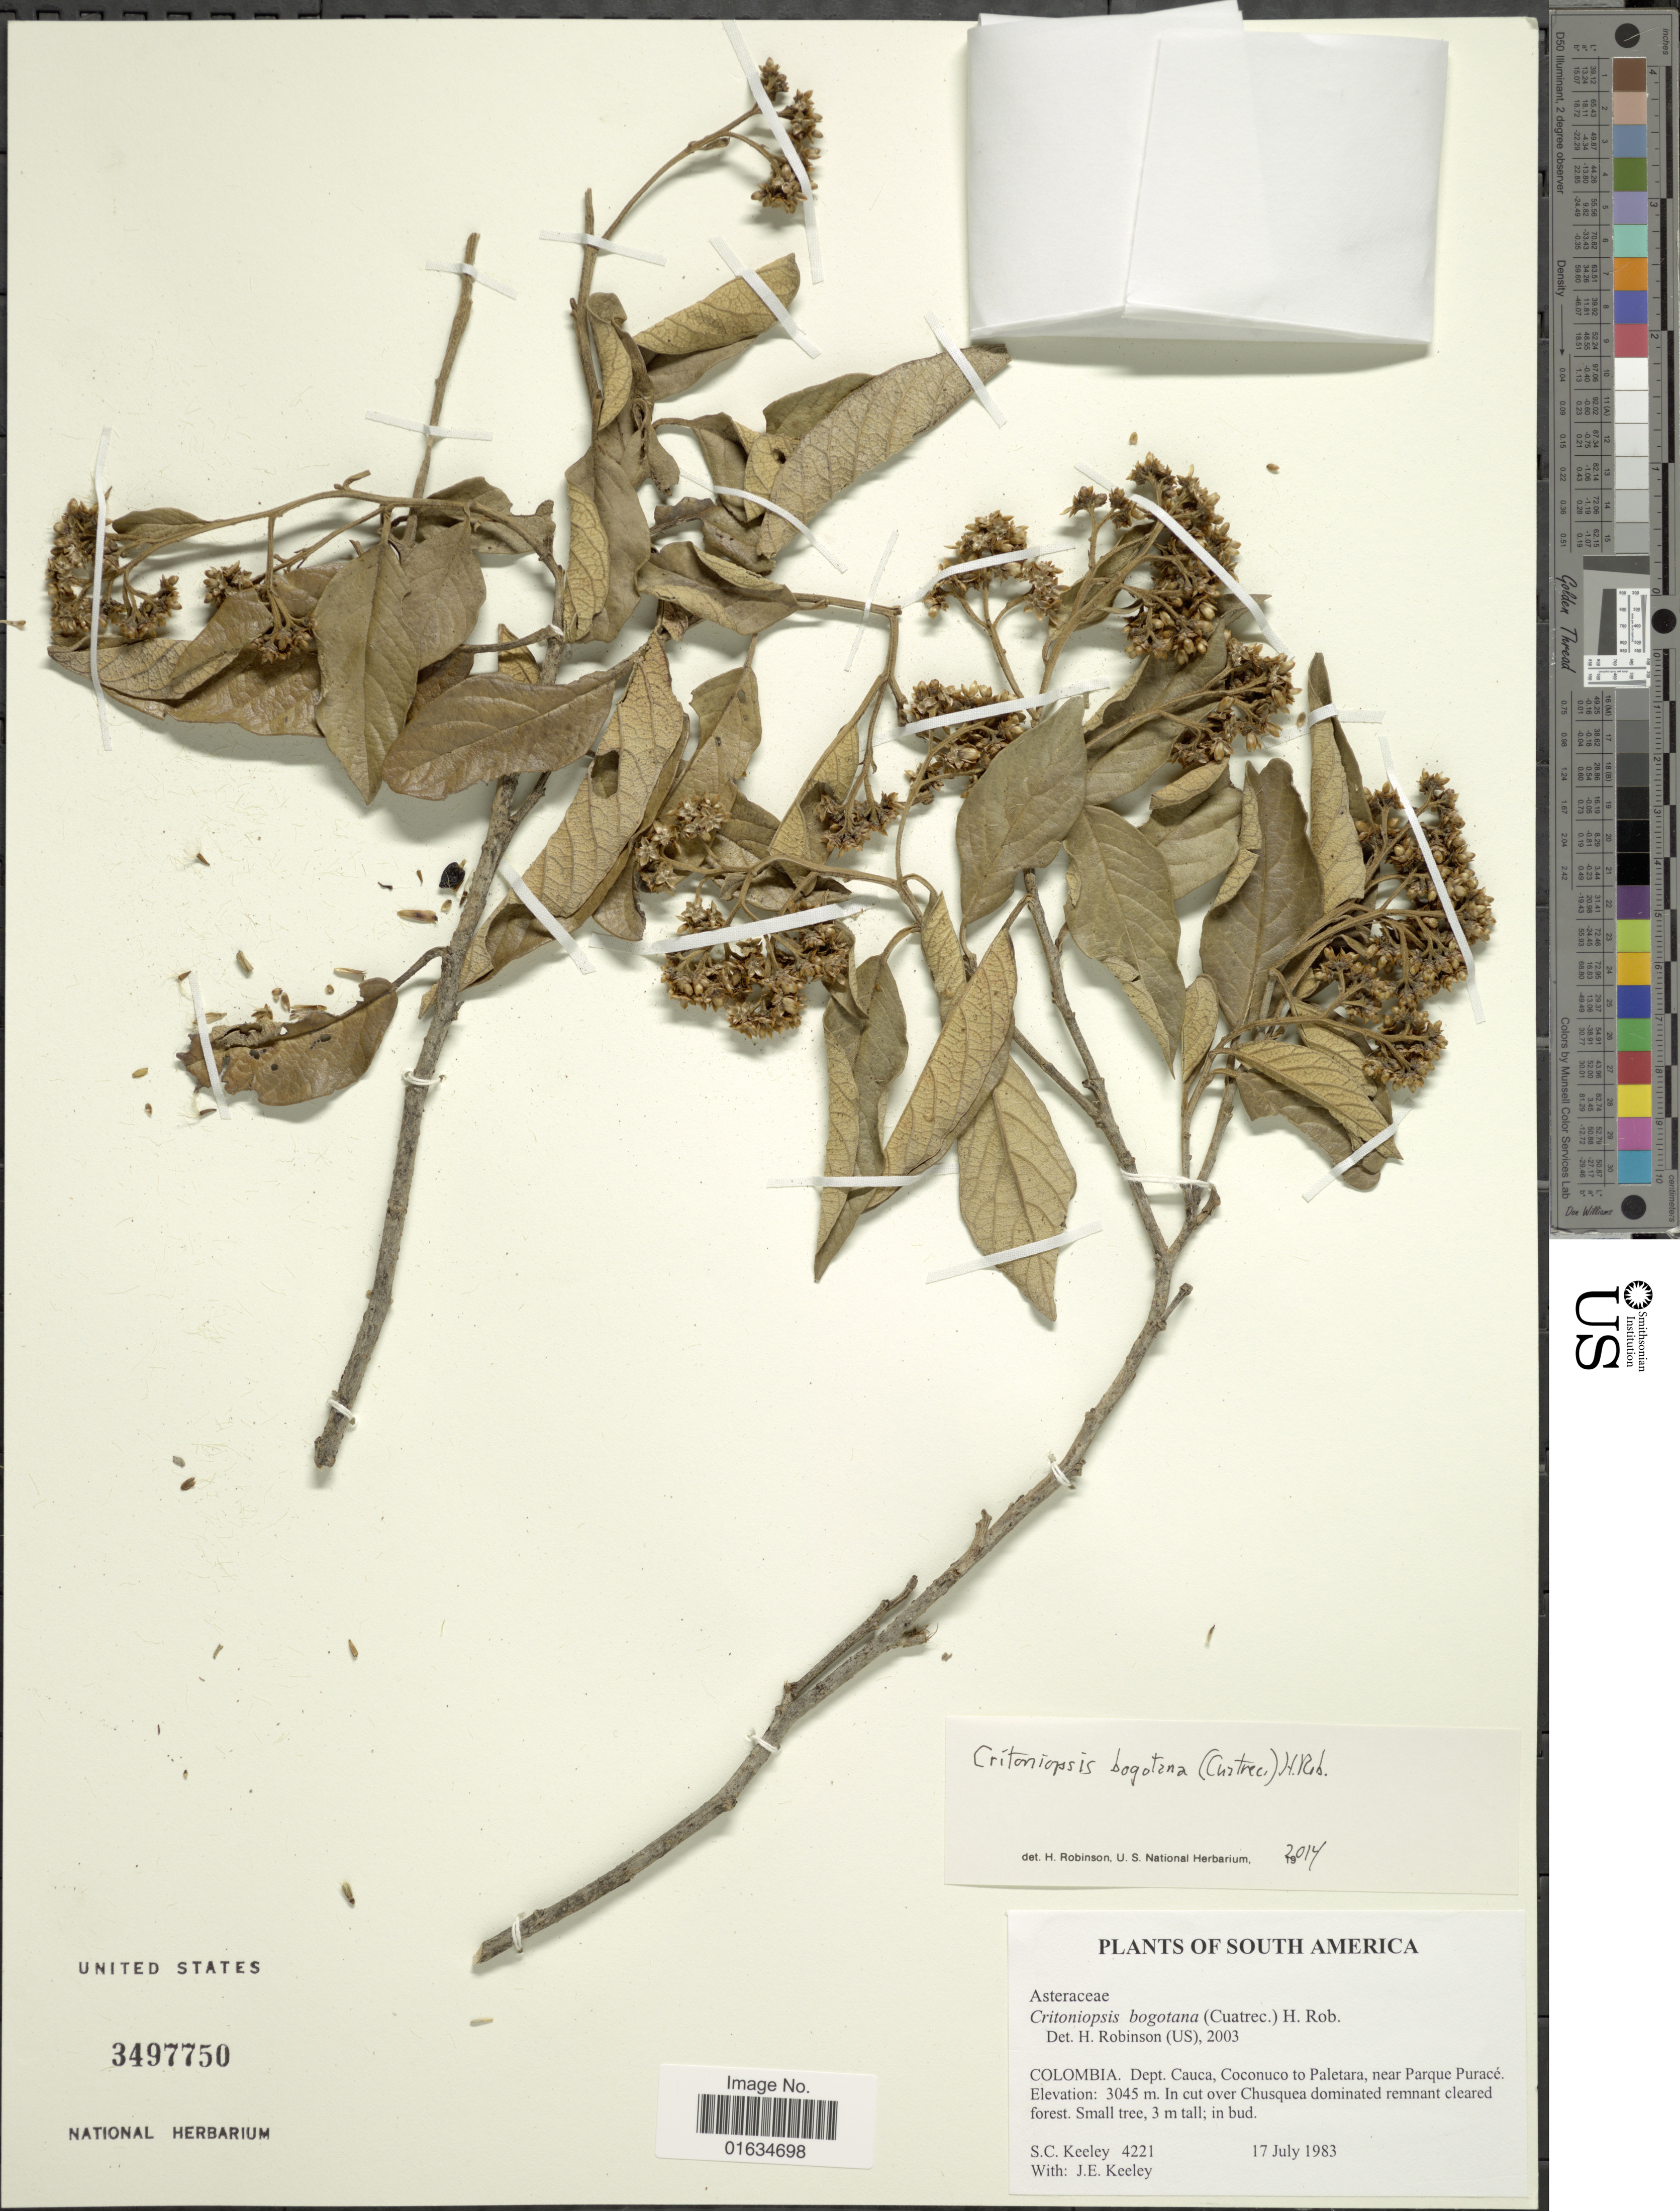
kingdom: Plantae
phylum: Tracheophyta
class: Magnoliopsida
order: Asterales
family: Asteraceae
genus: Critoniopsis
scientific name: Critoniopsis bogotana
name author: (Cuatrec.) H. Rob.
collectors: S. C. Keeley & J. E. Keeley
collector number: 4221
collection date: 1983-07-17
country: Colombia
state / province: Valle del Cauca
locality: Dept. Cauca, Coconuco to Paletara, near Parque Puracé, in cut over Chusquea dominated remnant cleared forest.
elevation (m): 3045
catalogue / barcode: US 3497750